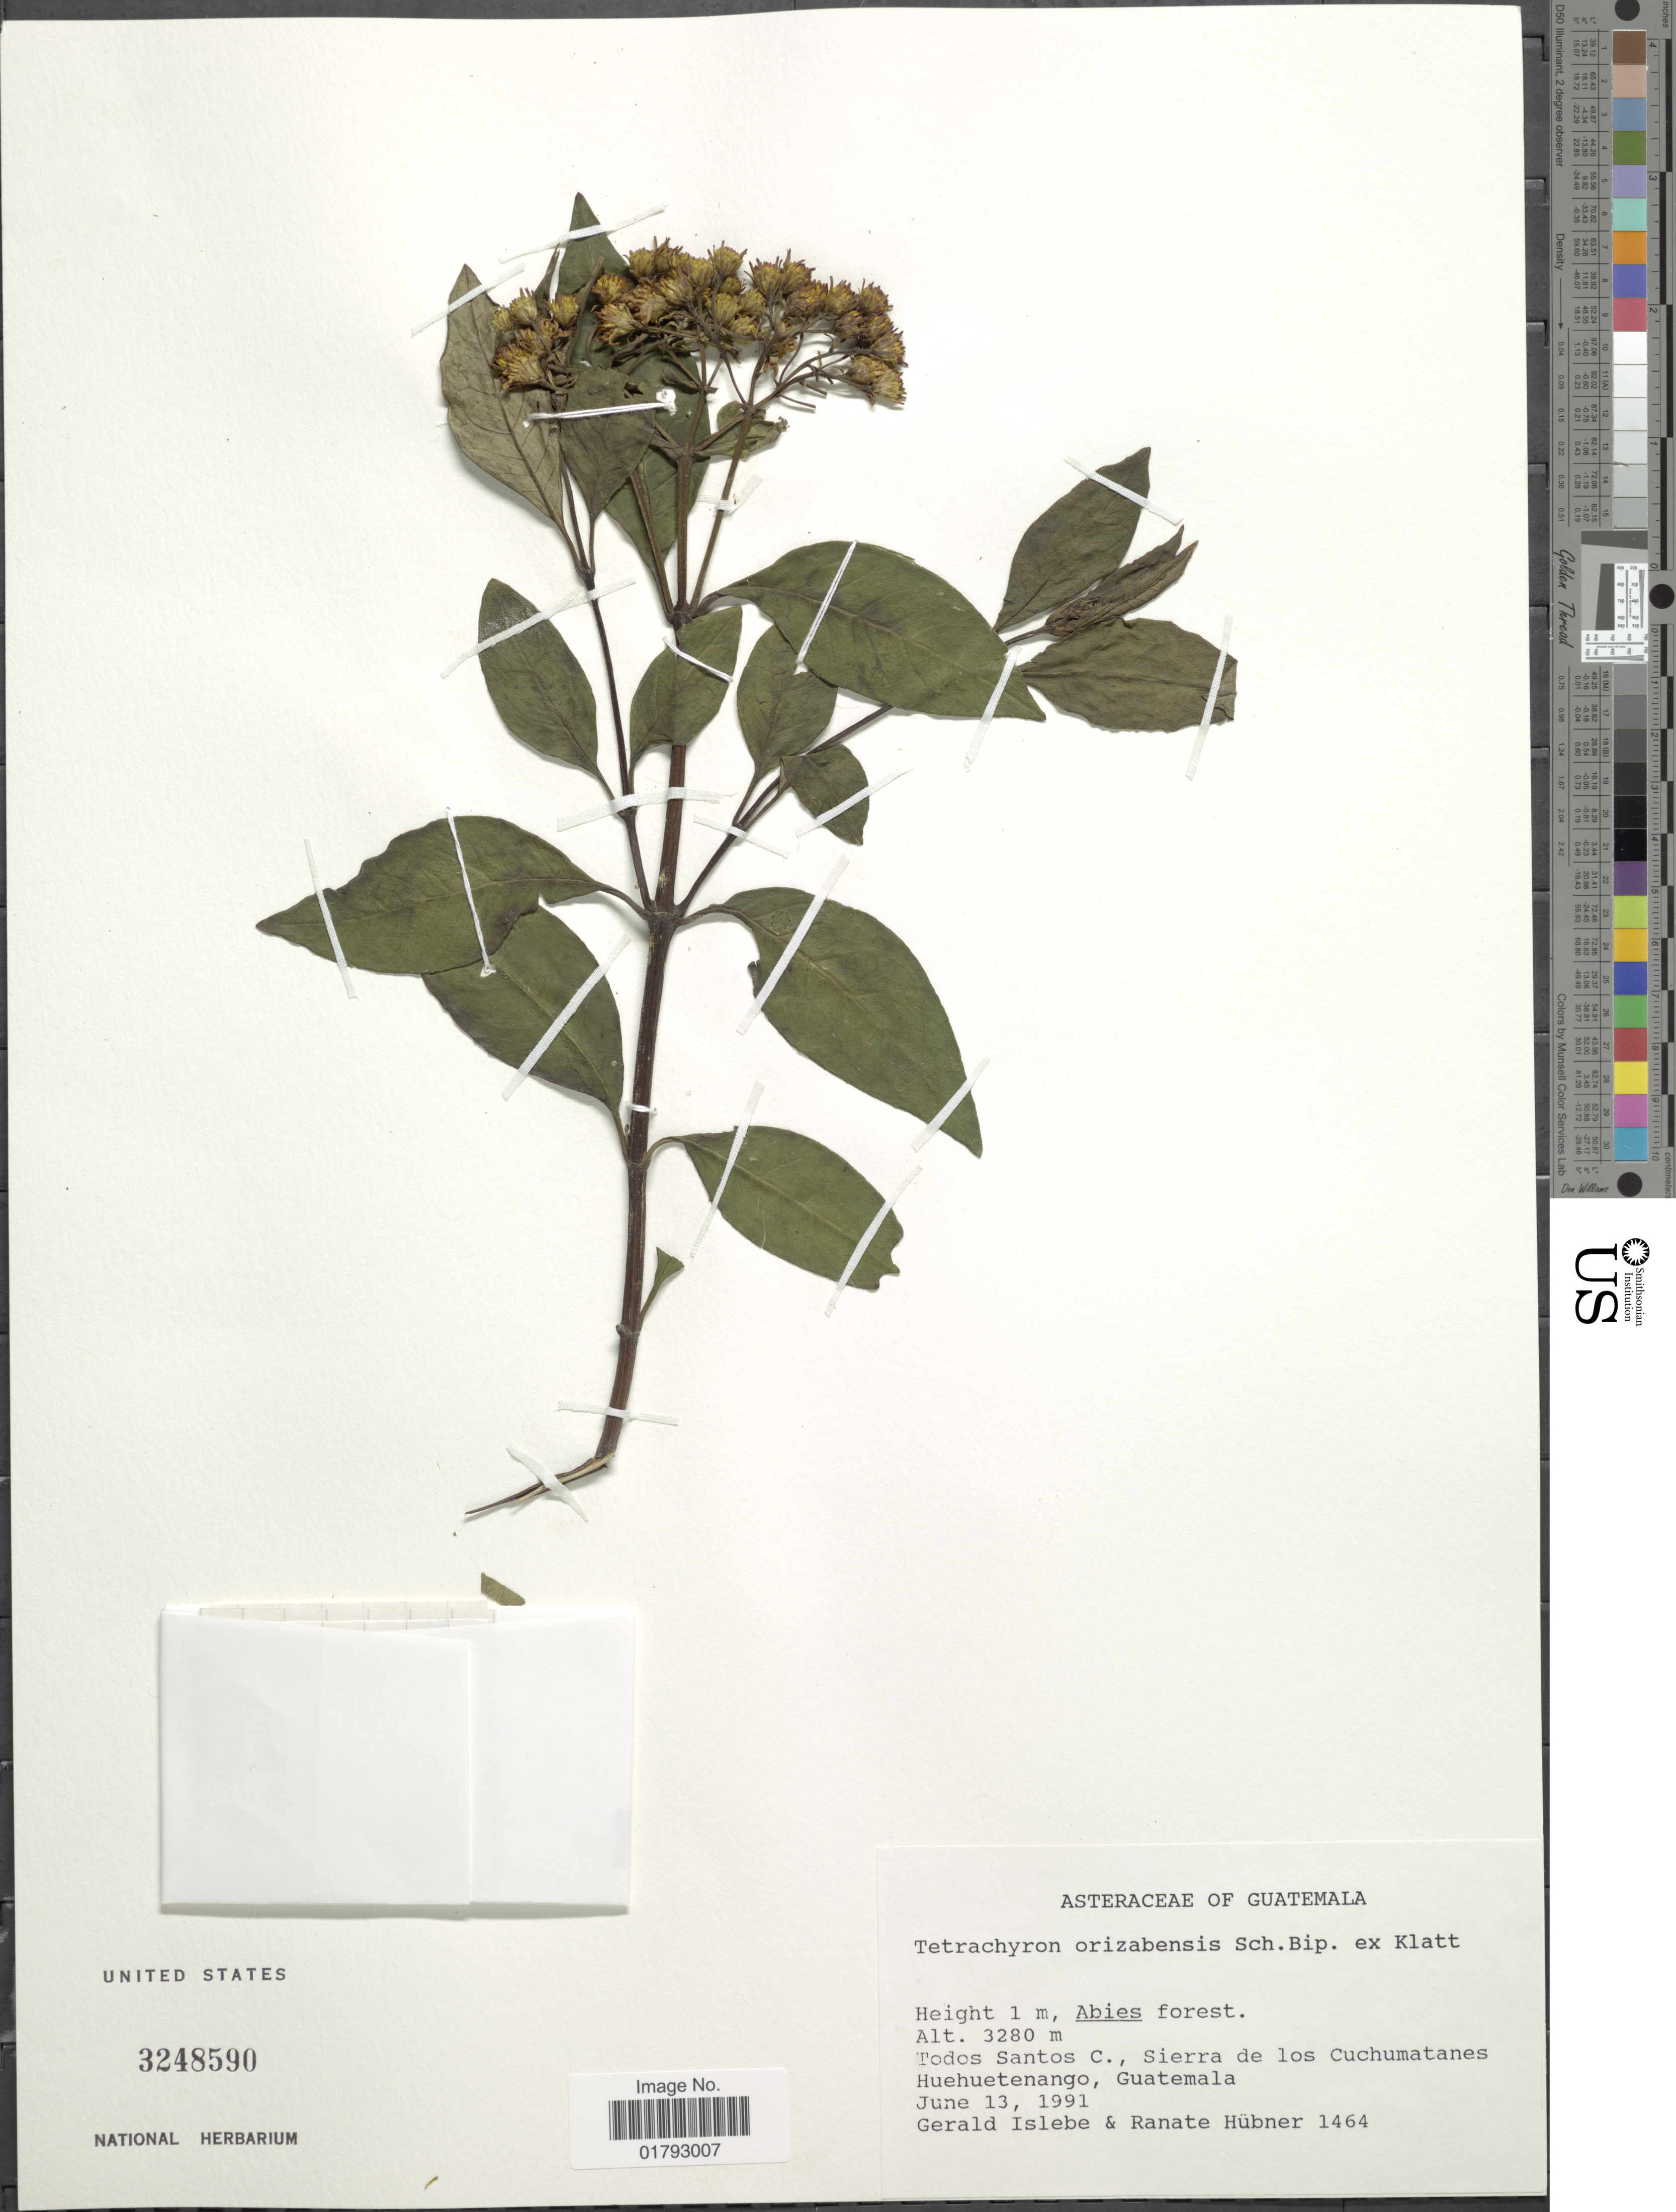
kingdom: Plantae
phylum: Tracheophyta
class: Magnoliopsida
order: Asterales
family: Asteraceae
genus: Tetrachyron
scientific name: Tetrachyron orizabensis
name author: (Klatt) Wussow &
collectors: G. Islebe & R. Hubner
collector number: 1464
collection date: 1991-06-13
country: Guatemala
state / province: Huehuetenango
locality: Tosos Santos C., Sierra de los Cuchumatanes Huehuetenango, Guatemala.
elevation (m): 3280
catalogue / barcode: US 3248590